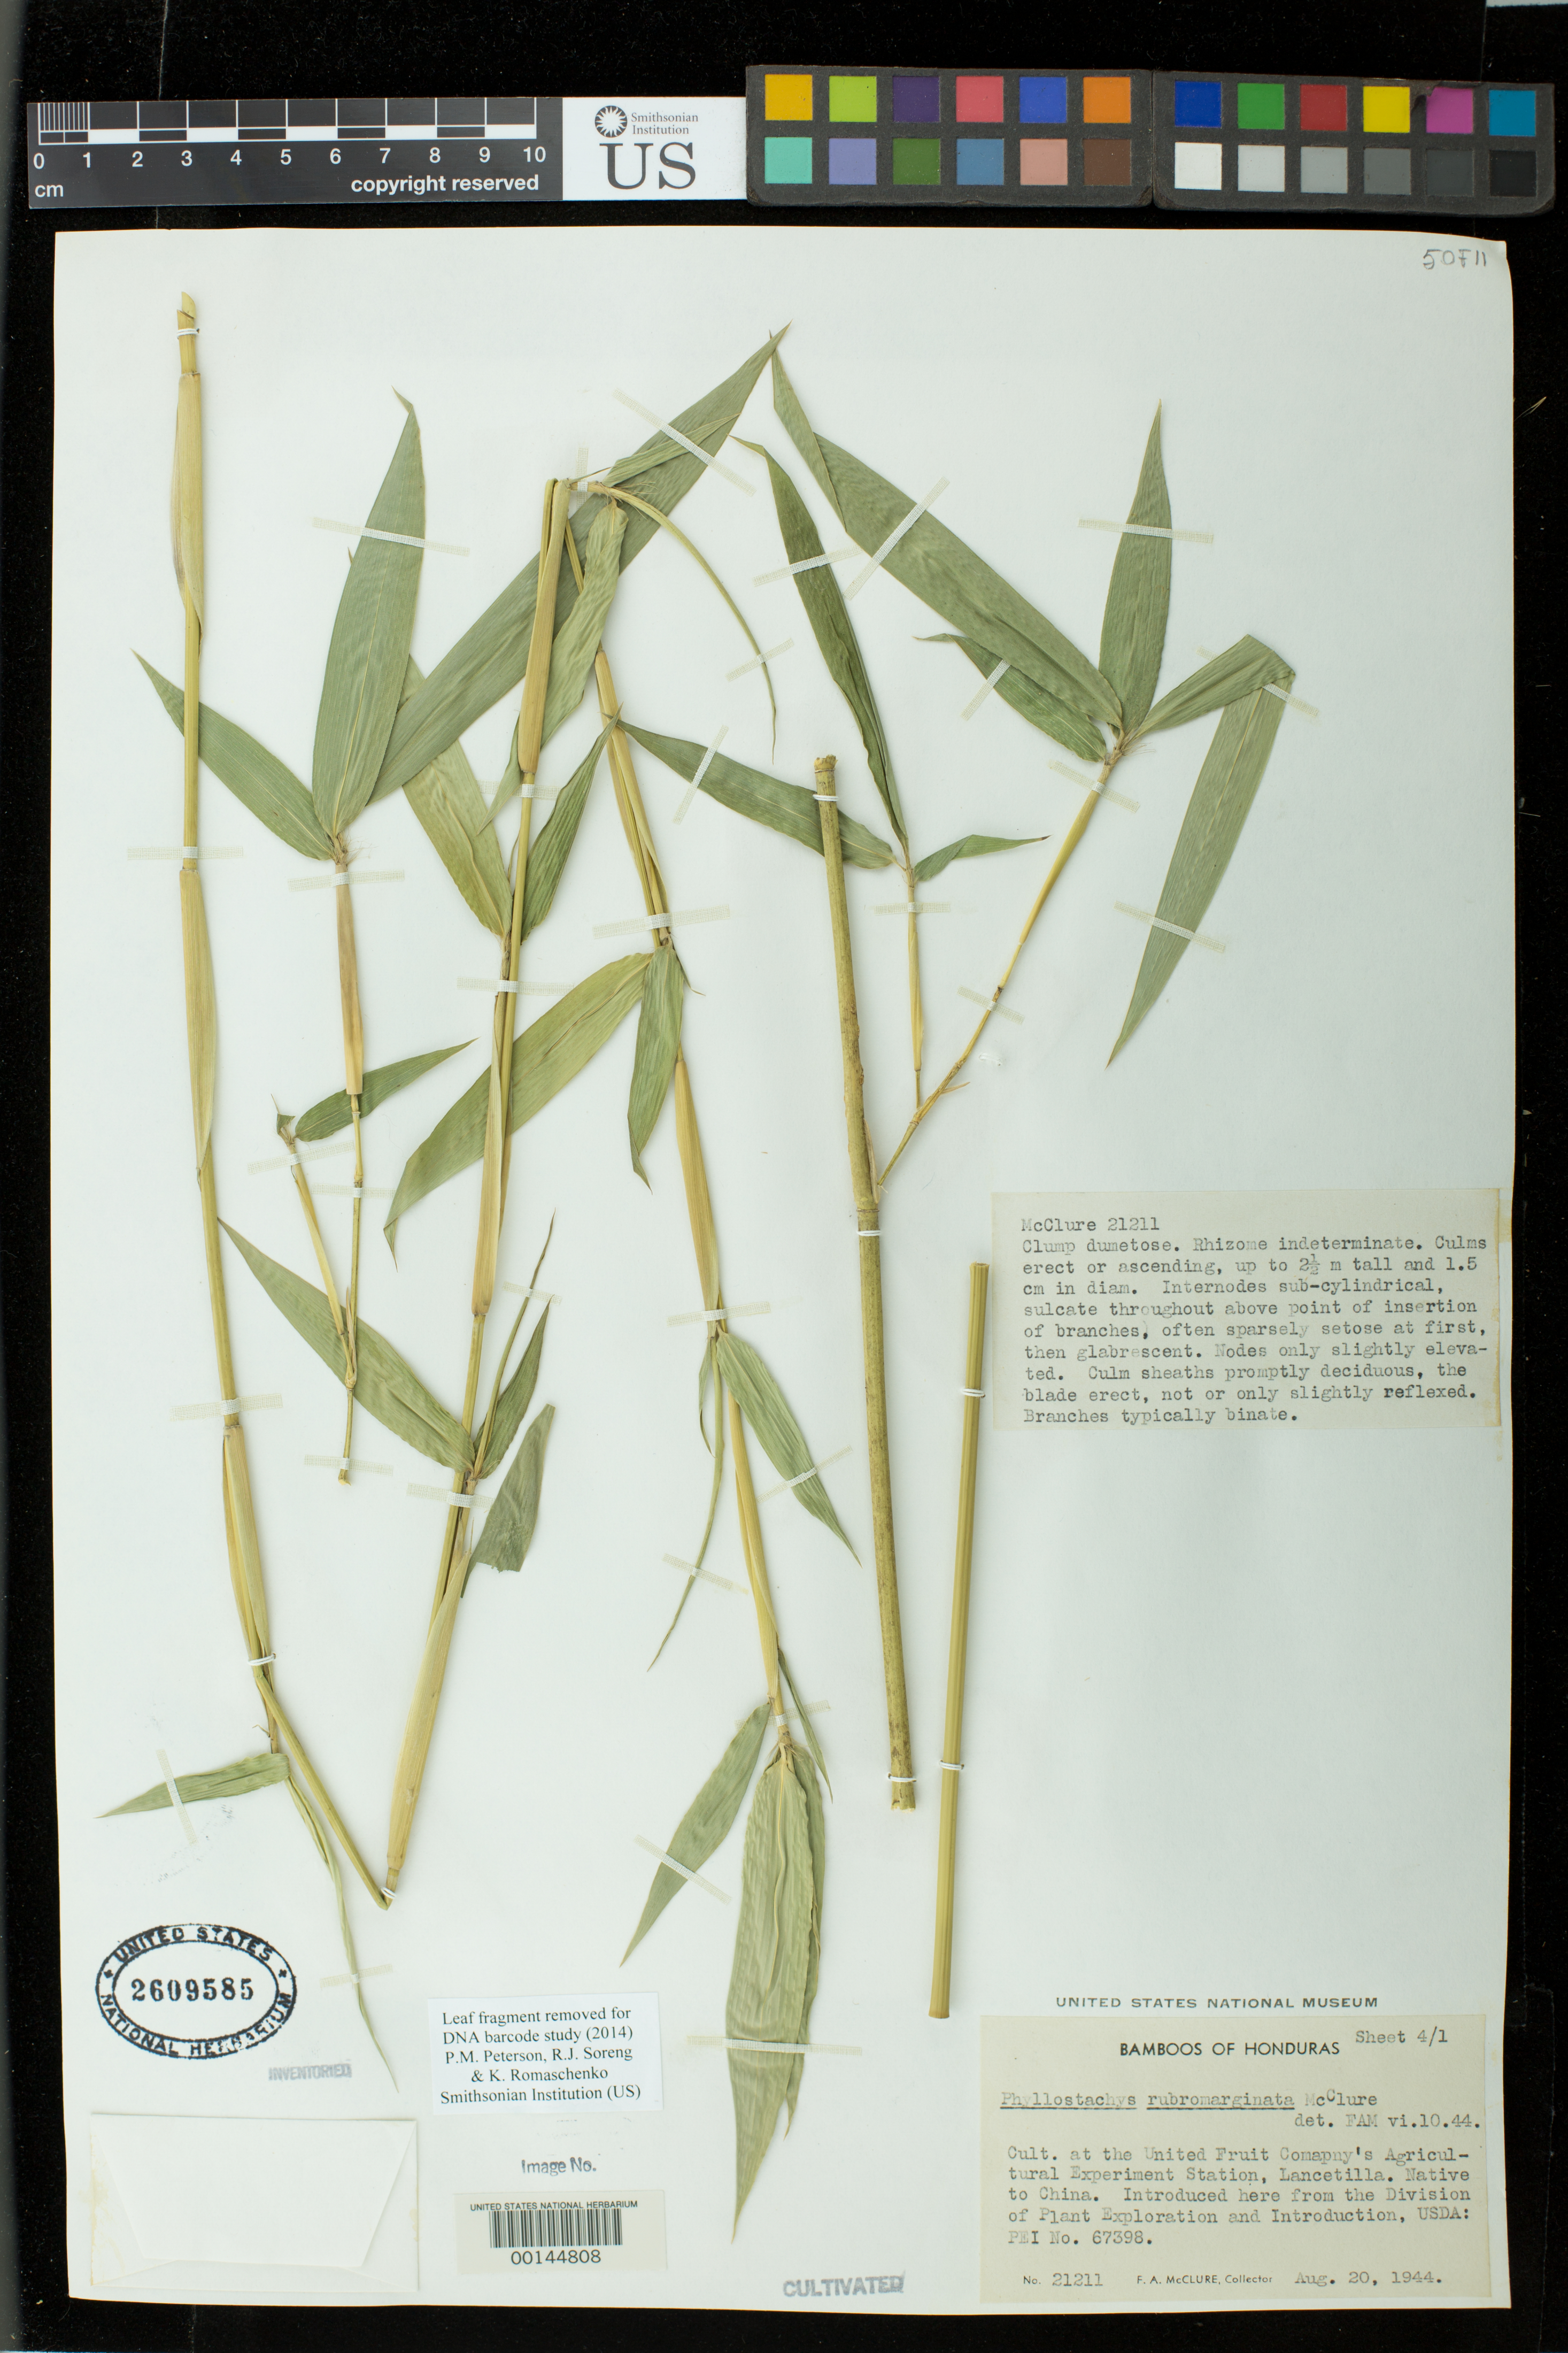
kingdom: Plantae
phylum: Tracheophyta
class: Liliopsida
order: Poales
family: Poaceae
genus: Phyllostachys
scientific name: Phyllostachys rubromarginata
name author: McClure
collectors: F. A. McClure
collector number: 21211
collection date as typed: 20 Aug 1944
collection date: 1944-08-20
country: Honduras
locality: Lancetilla, experiment station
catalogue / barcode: US 2609585